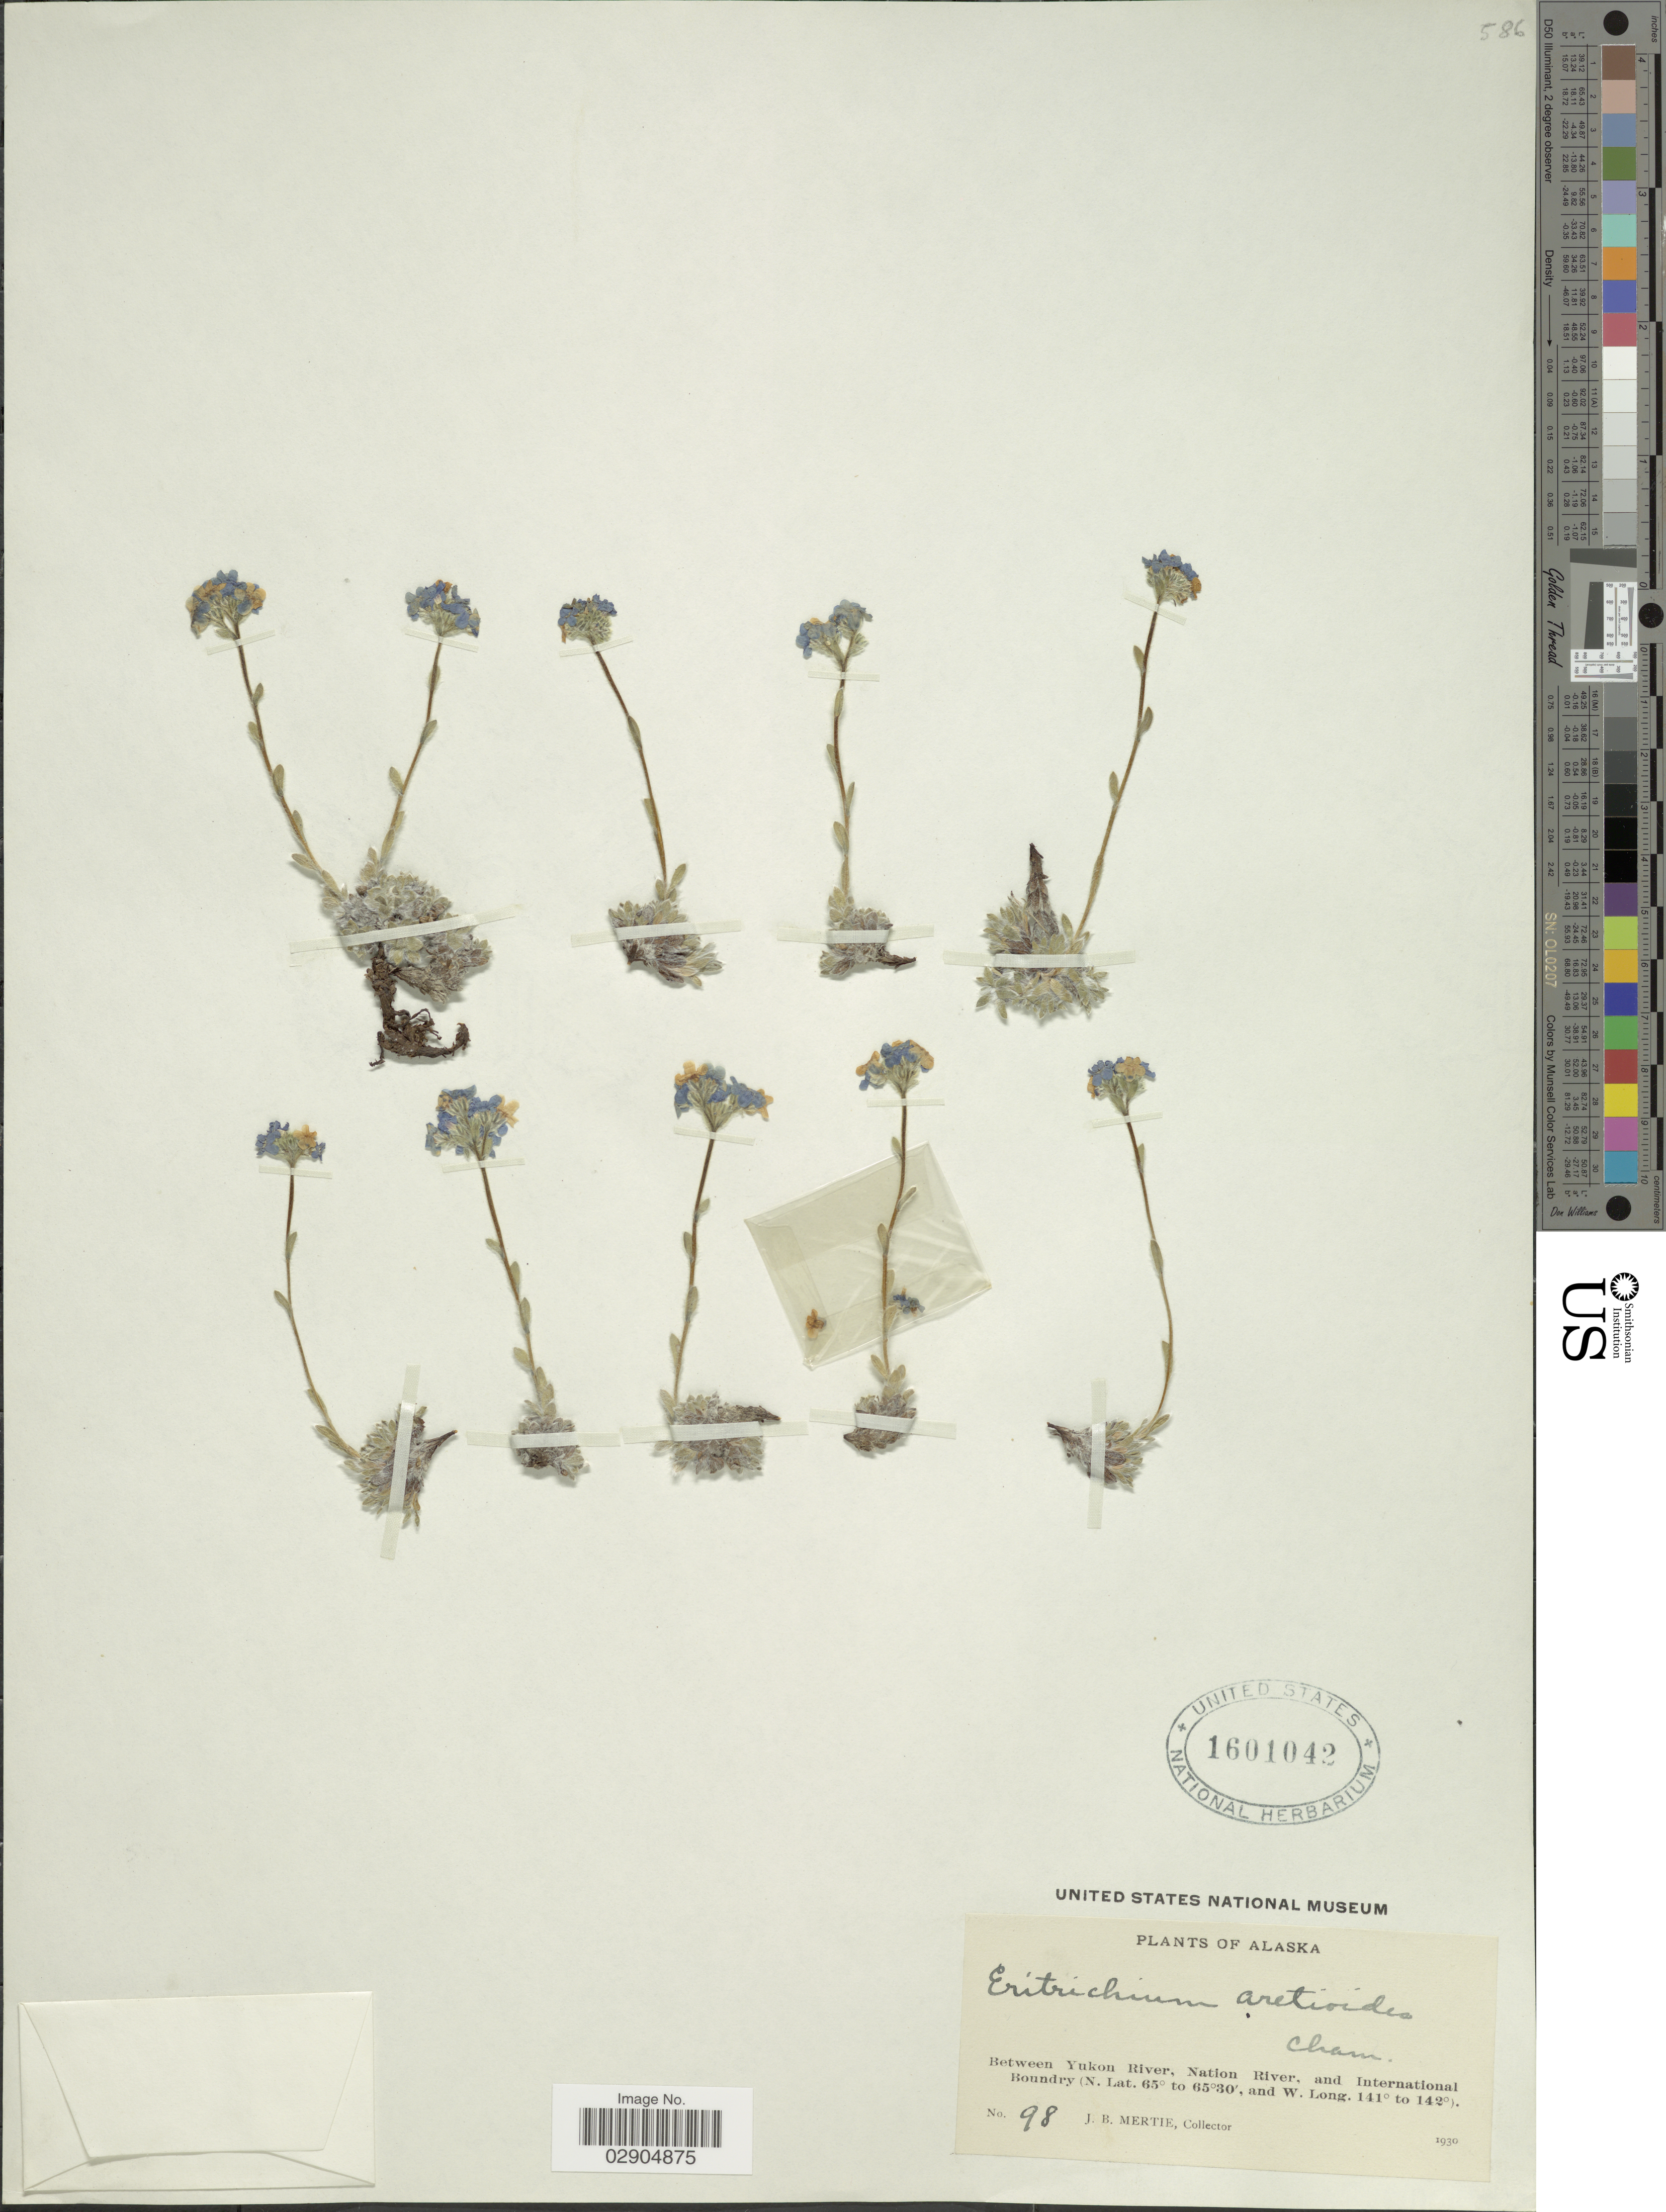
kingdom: Plantae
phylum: Tracheophyta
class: Magnoliopsida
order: Boraginales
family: Boraginaceae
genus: Eritrichium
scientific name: Eritrichium aretioides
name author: (Cham.) DC.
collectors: J. Mertie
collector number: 98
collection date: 1930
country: United States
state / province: Alaska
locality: Between Yukon River, Nation River, and International Boundary.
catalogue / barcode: US 1601042